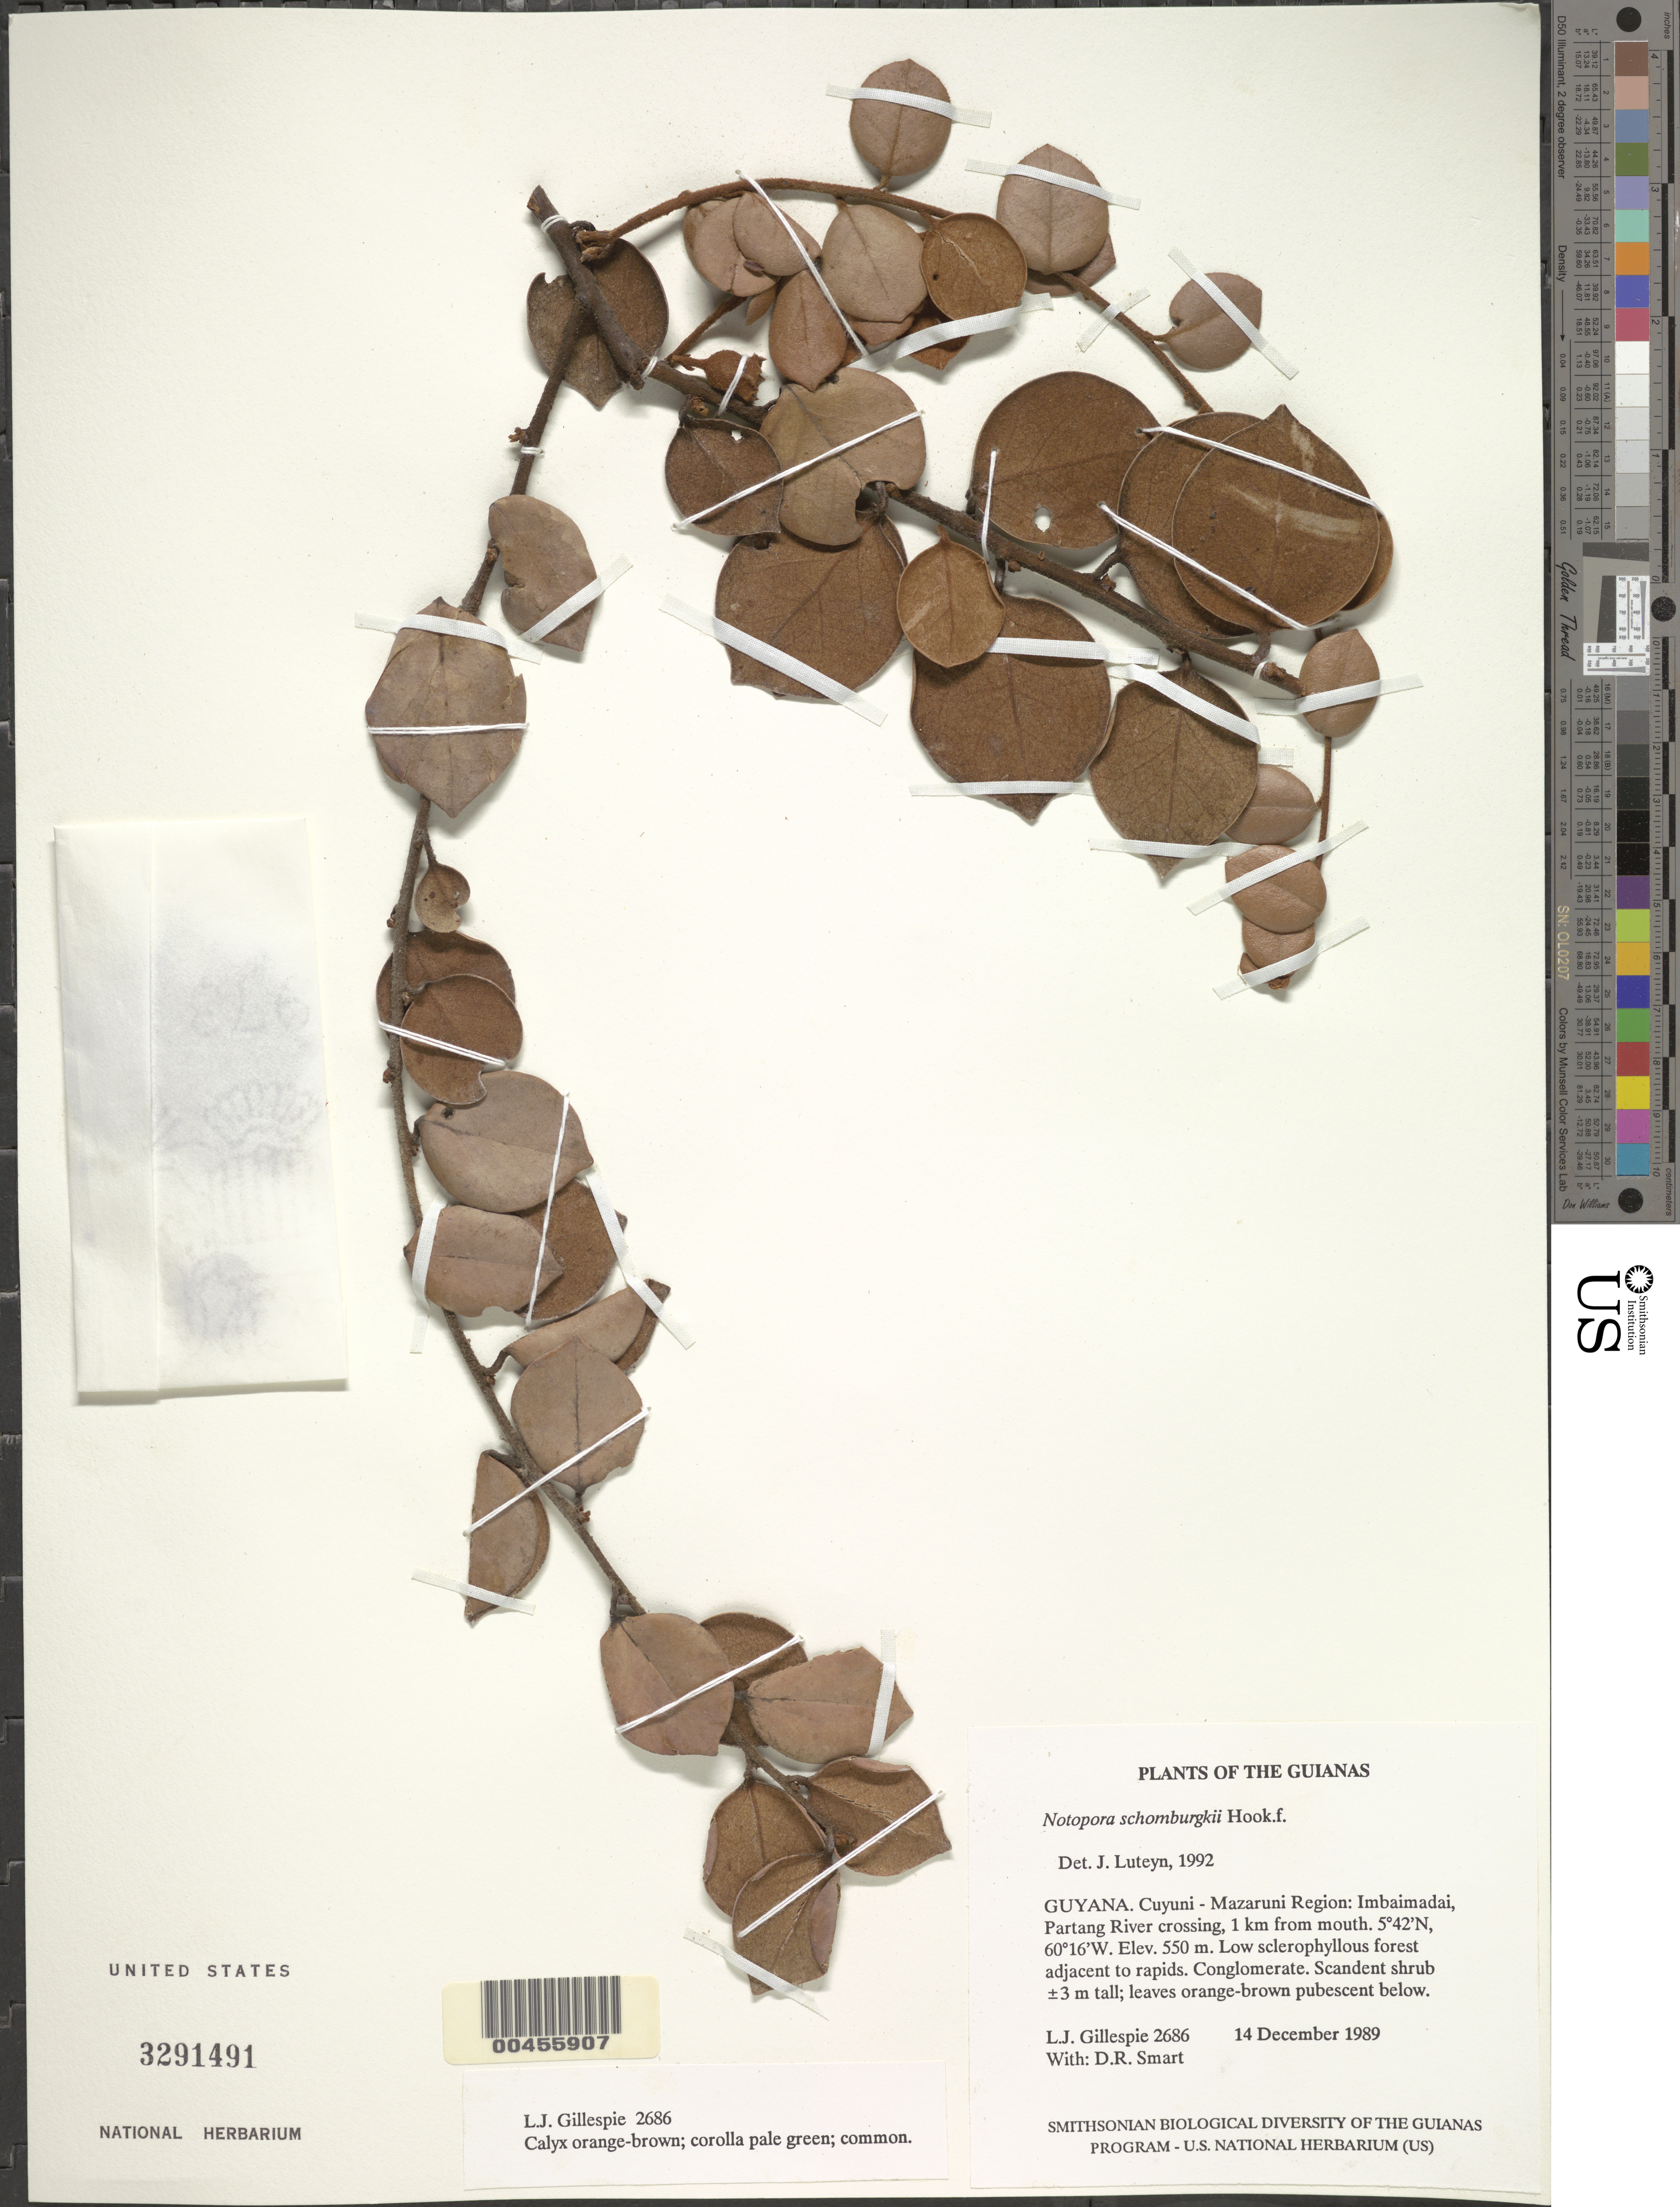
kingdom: Plantae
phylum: Tracheophyta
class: Magnoliopsida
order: Ericales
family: Ericaceae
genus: Notopora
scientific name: Notopora schomburgkii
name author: Hook. f.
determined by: Luteyn, J. L.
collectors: L. J. Gillespie & D. R. Smart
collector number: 2686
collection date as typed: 14 December 1989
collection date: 1989-12-14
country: Guyana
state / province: Cuyuni-Mazaruni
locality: Imbaimadai, Partang River crossing, 1 km from mouth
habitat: Low sclerophyllous forest adjacent to rapids. Conglomerate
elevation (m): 550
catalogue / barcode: US 3291491